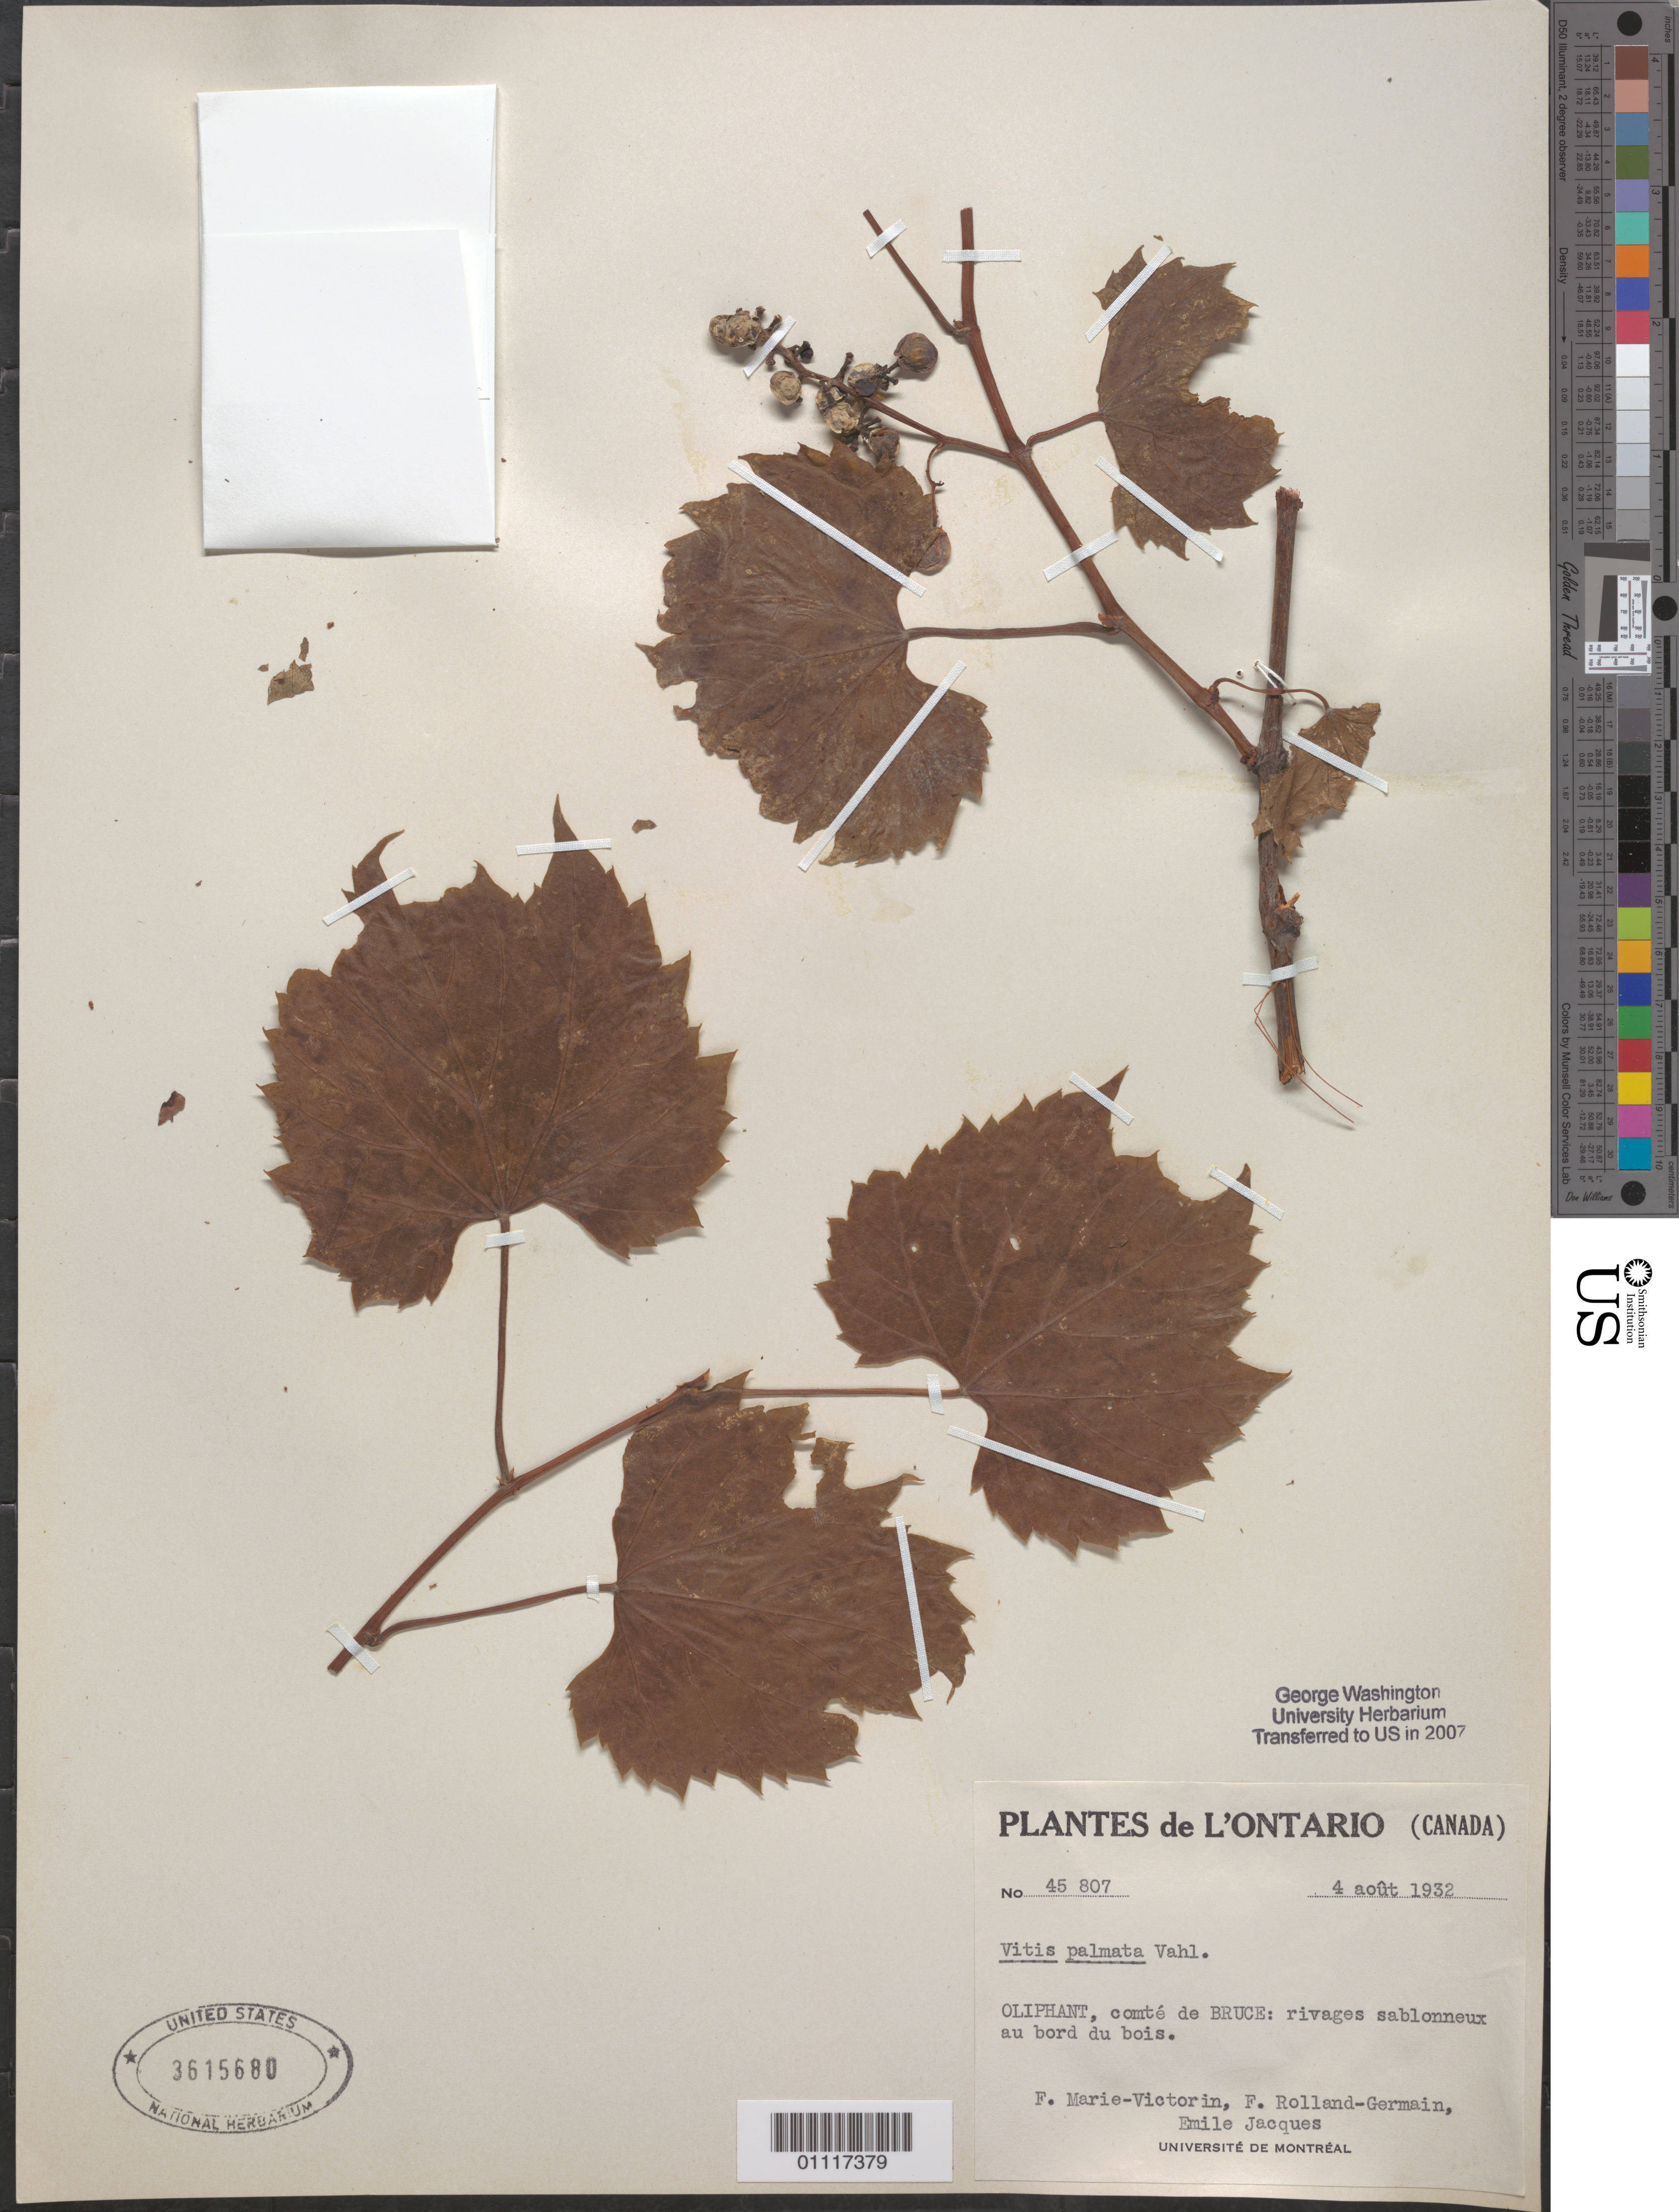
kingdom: Plantae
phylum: Tracheophyta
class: Magnoliopsida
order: Vitales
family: Vitaceae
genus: Vitis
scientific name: Vitis palmata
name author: Vahl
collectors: -. Marie-Victorin, Rolland-Germain & E. Jacques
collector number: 45807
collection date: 1932-08-04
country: Canada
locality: OLIPHANT, comte de Bruce: rivages sablonneux au bord du bois.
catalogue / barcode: US 3615680